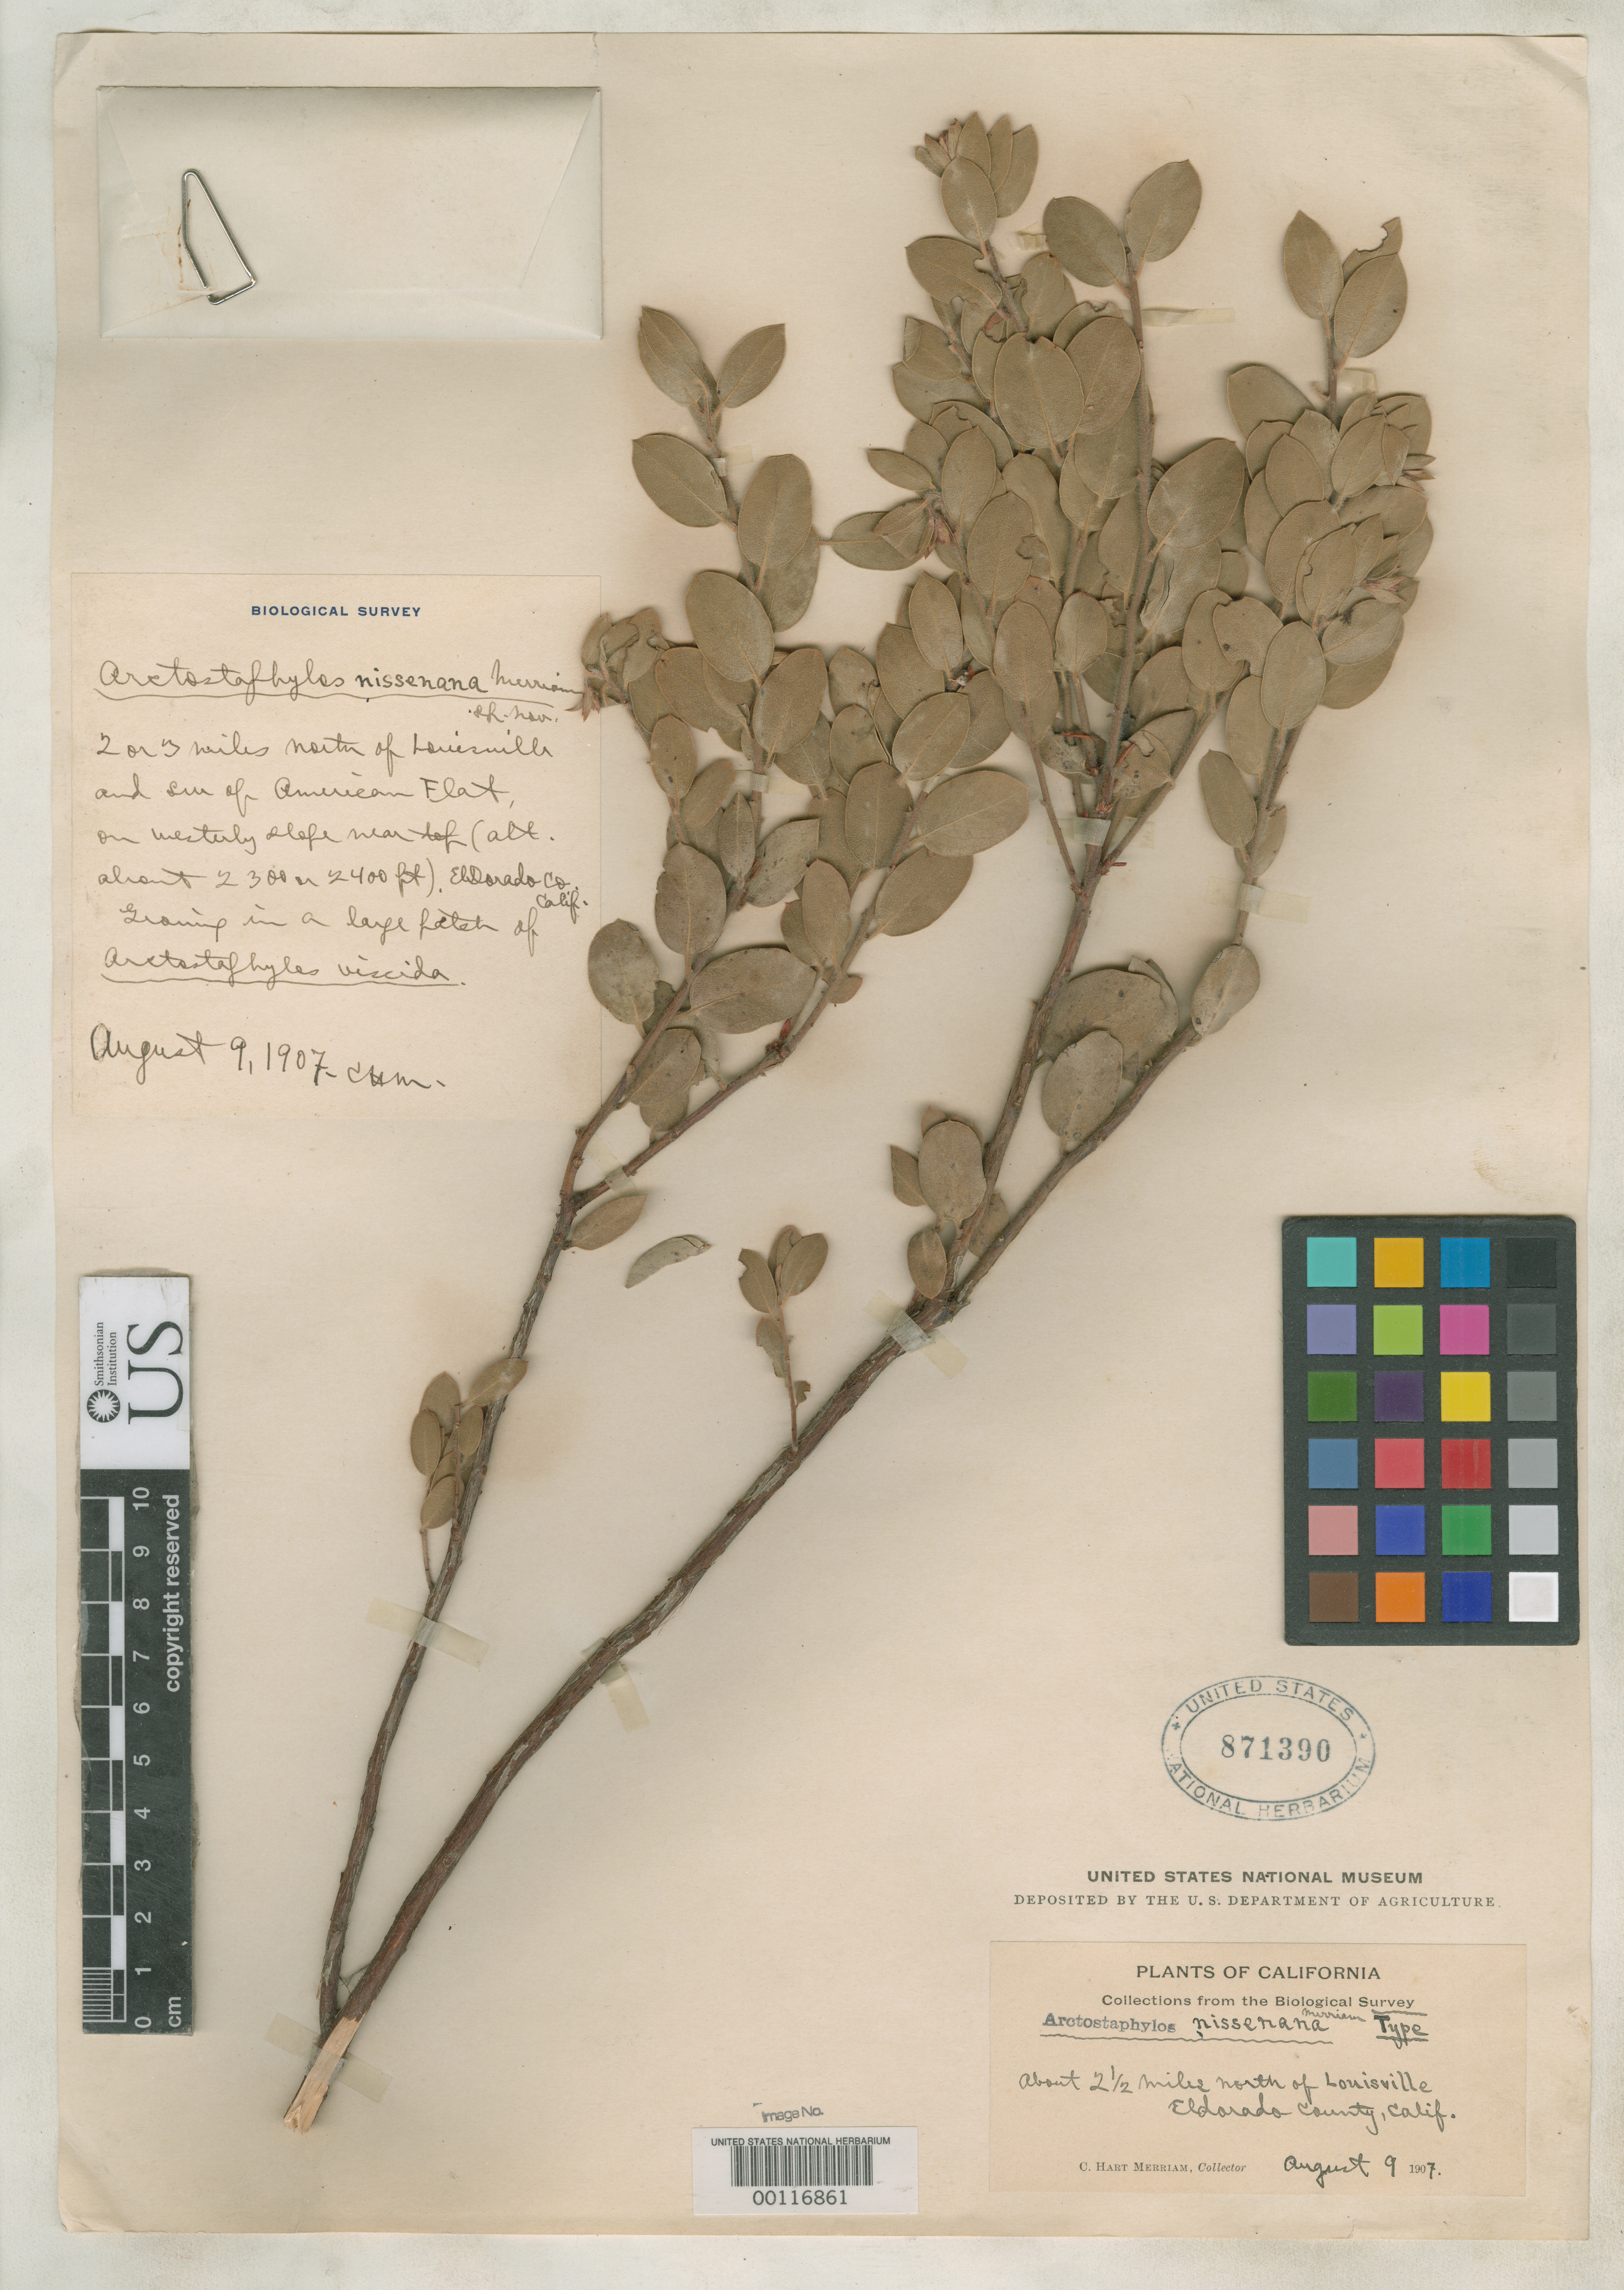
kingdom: Plantae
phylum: Tracheophyta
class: Magnoliopsida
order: Ericales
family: Ericaceae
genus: Arctostaphylos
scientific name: Arctostaphylos nissenana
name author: Merriam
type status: Holotype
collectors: C. Merriam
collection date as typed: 09 Aug 1907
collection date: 1907-08-09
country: United States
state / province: California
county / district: El Dorado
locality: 2-3 mi N of Louisville.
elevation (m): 701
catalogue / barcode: US 871390